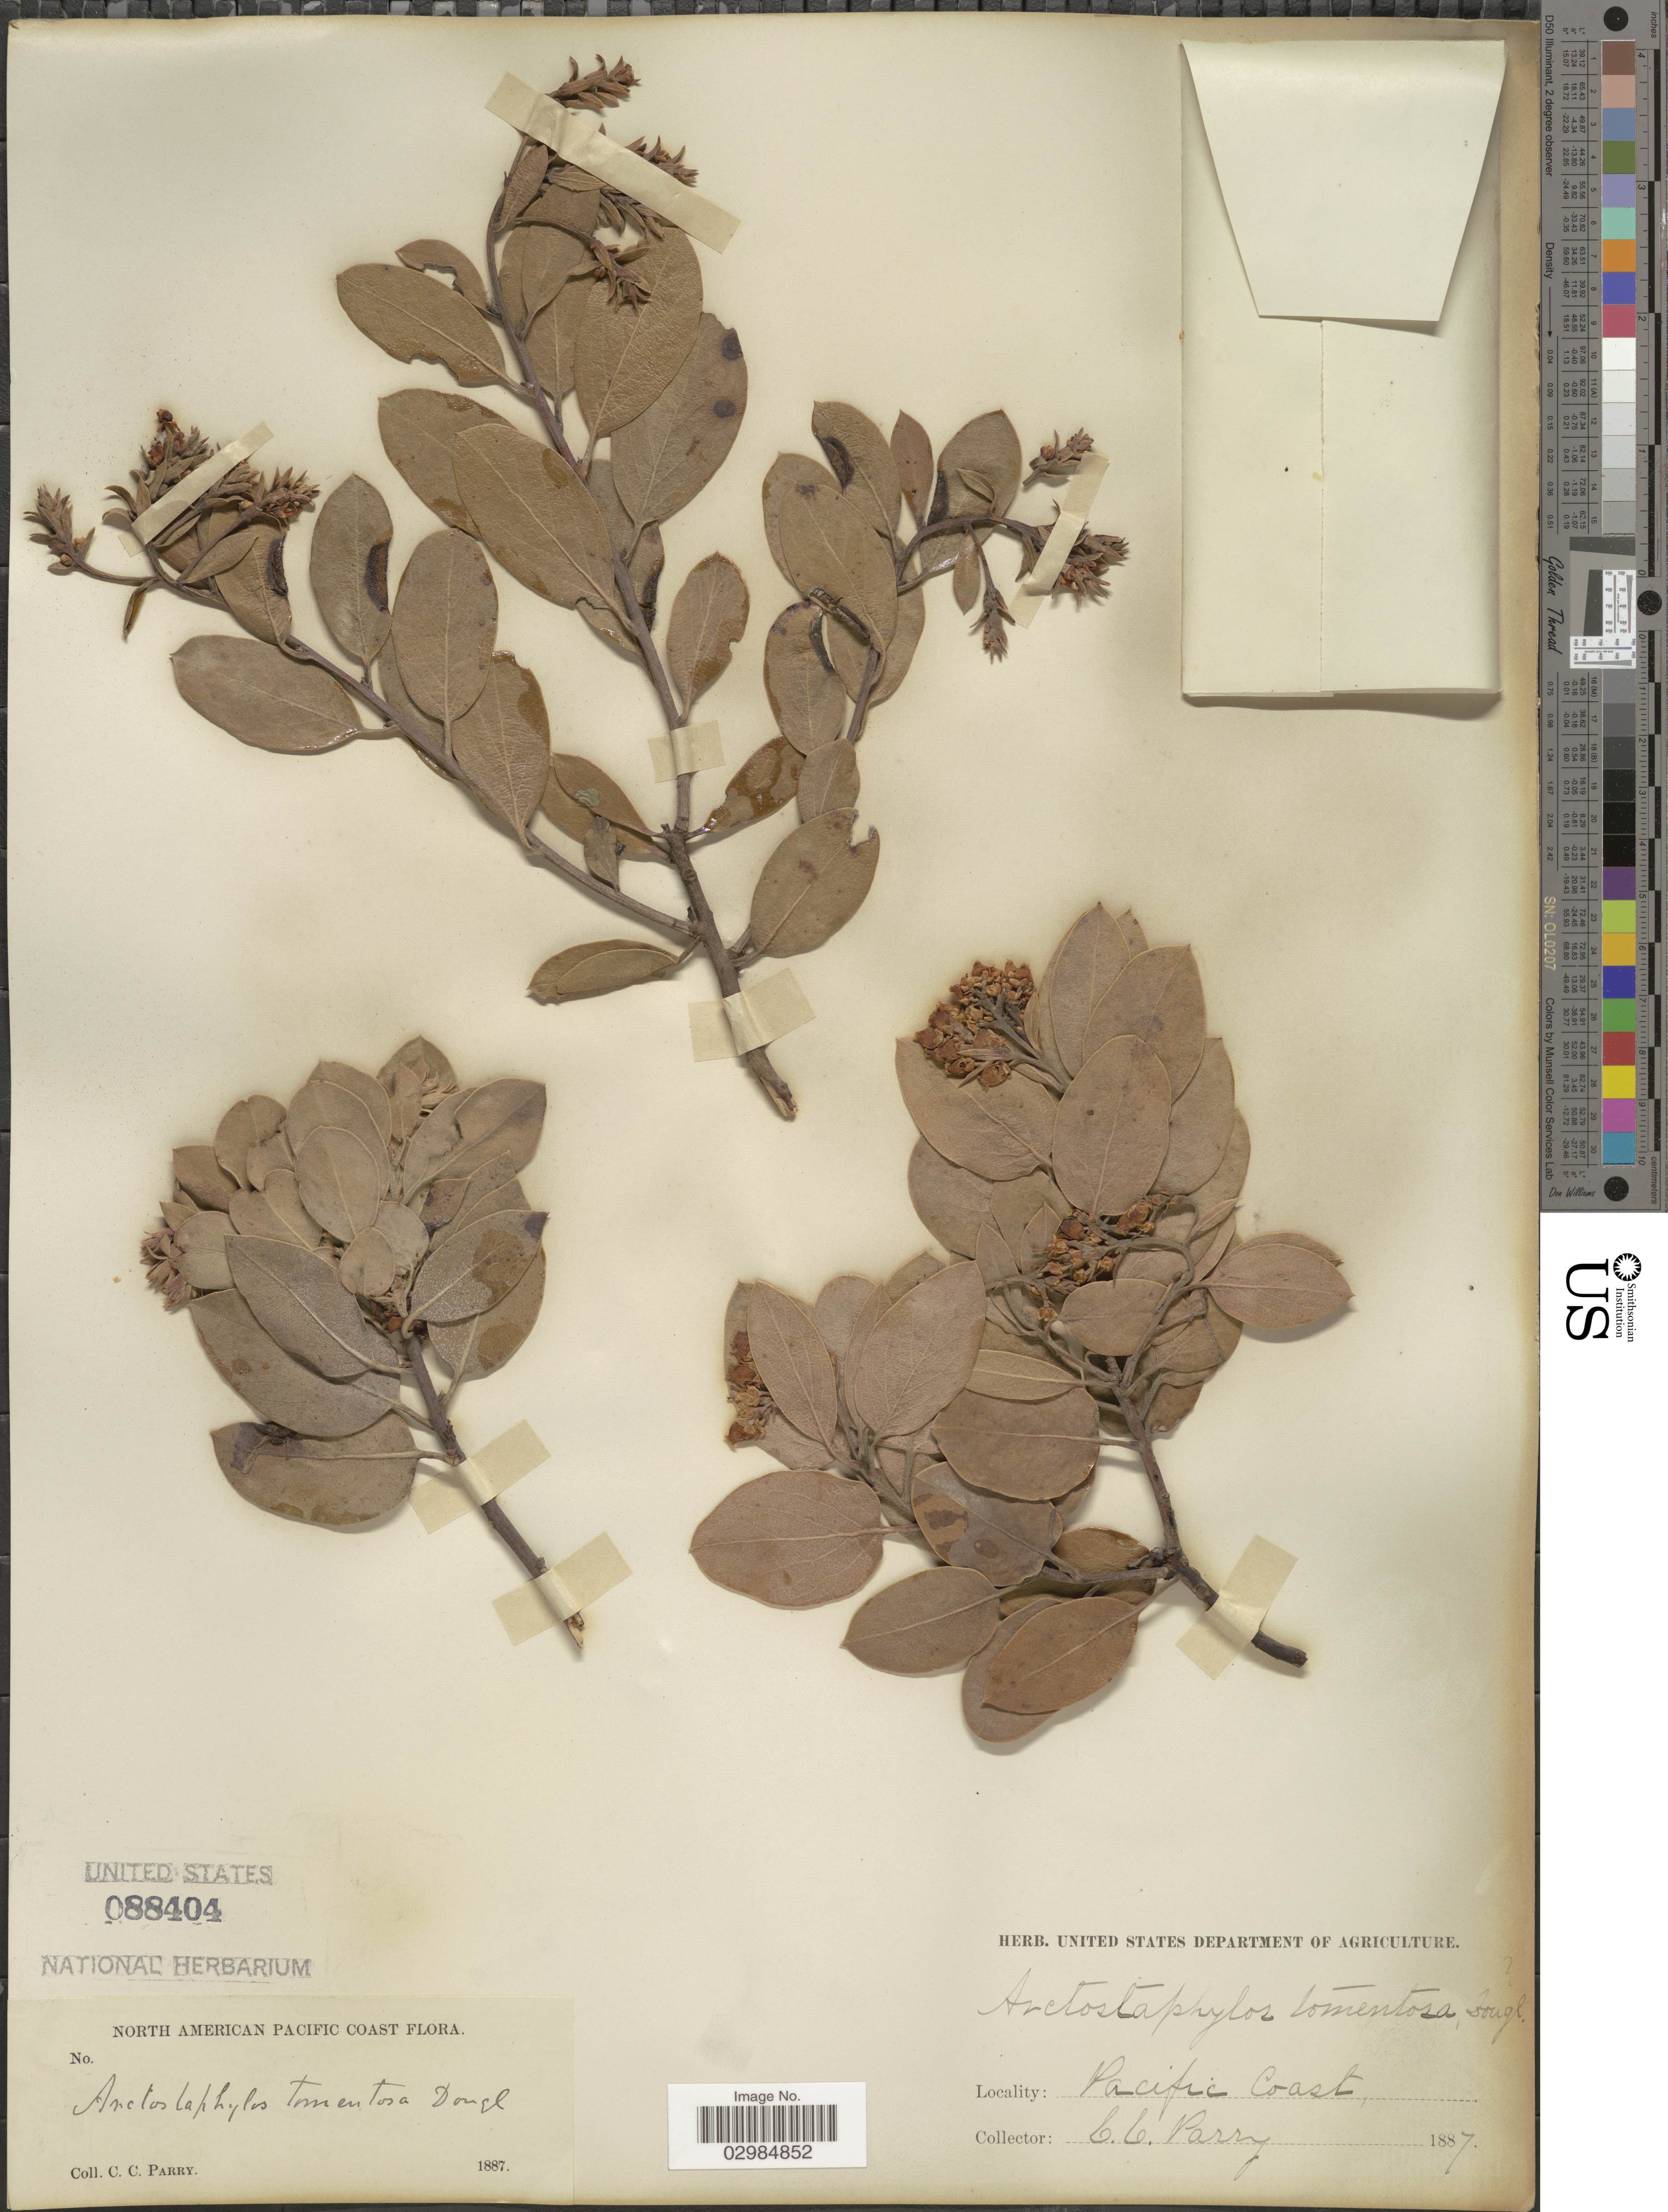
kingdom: Plantae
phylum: Tracheophyta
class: Magnoliopsida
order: Ericales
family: Ericaceae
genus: Arctostaphylos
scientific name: Arctostaphylos tomentosa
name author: (Pursh) Lindl.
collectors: C. C. Parry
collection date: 1887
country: United States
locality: North American Pacific Coast.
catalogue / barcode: US 88404